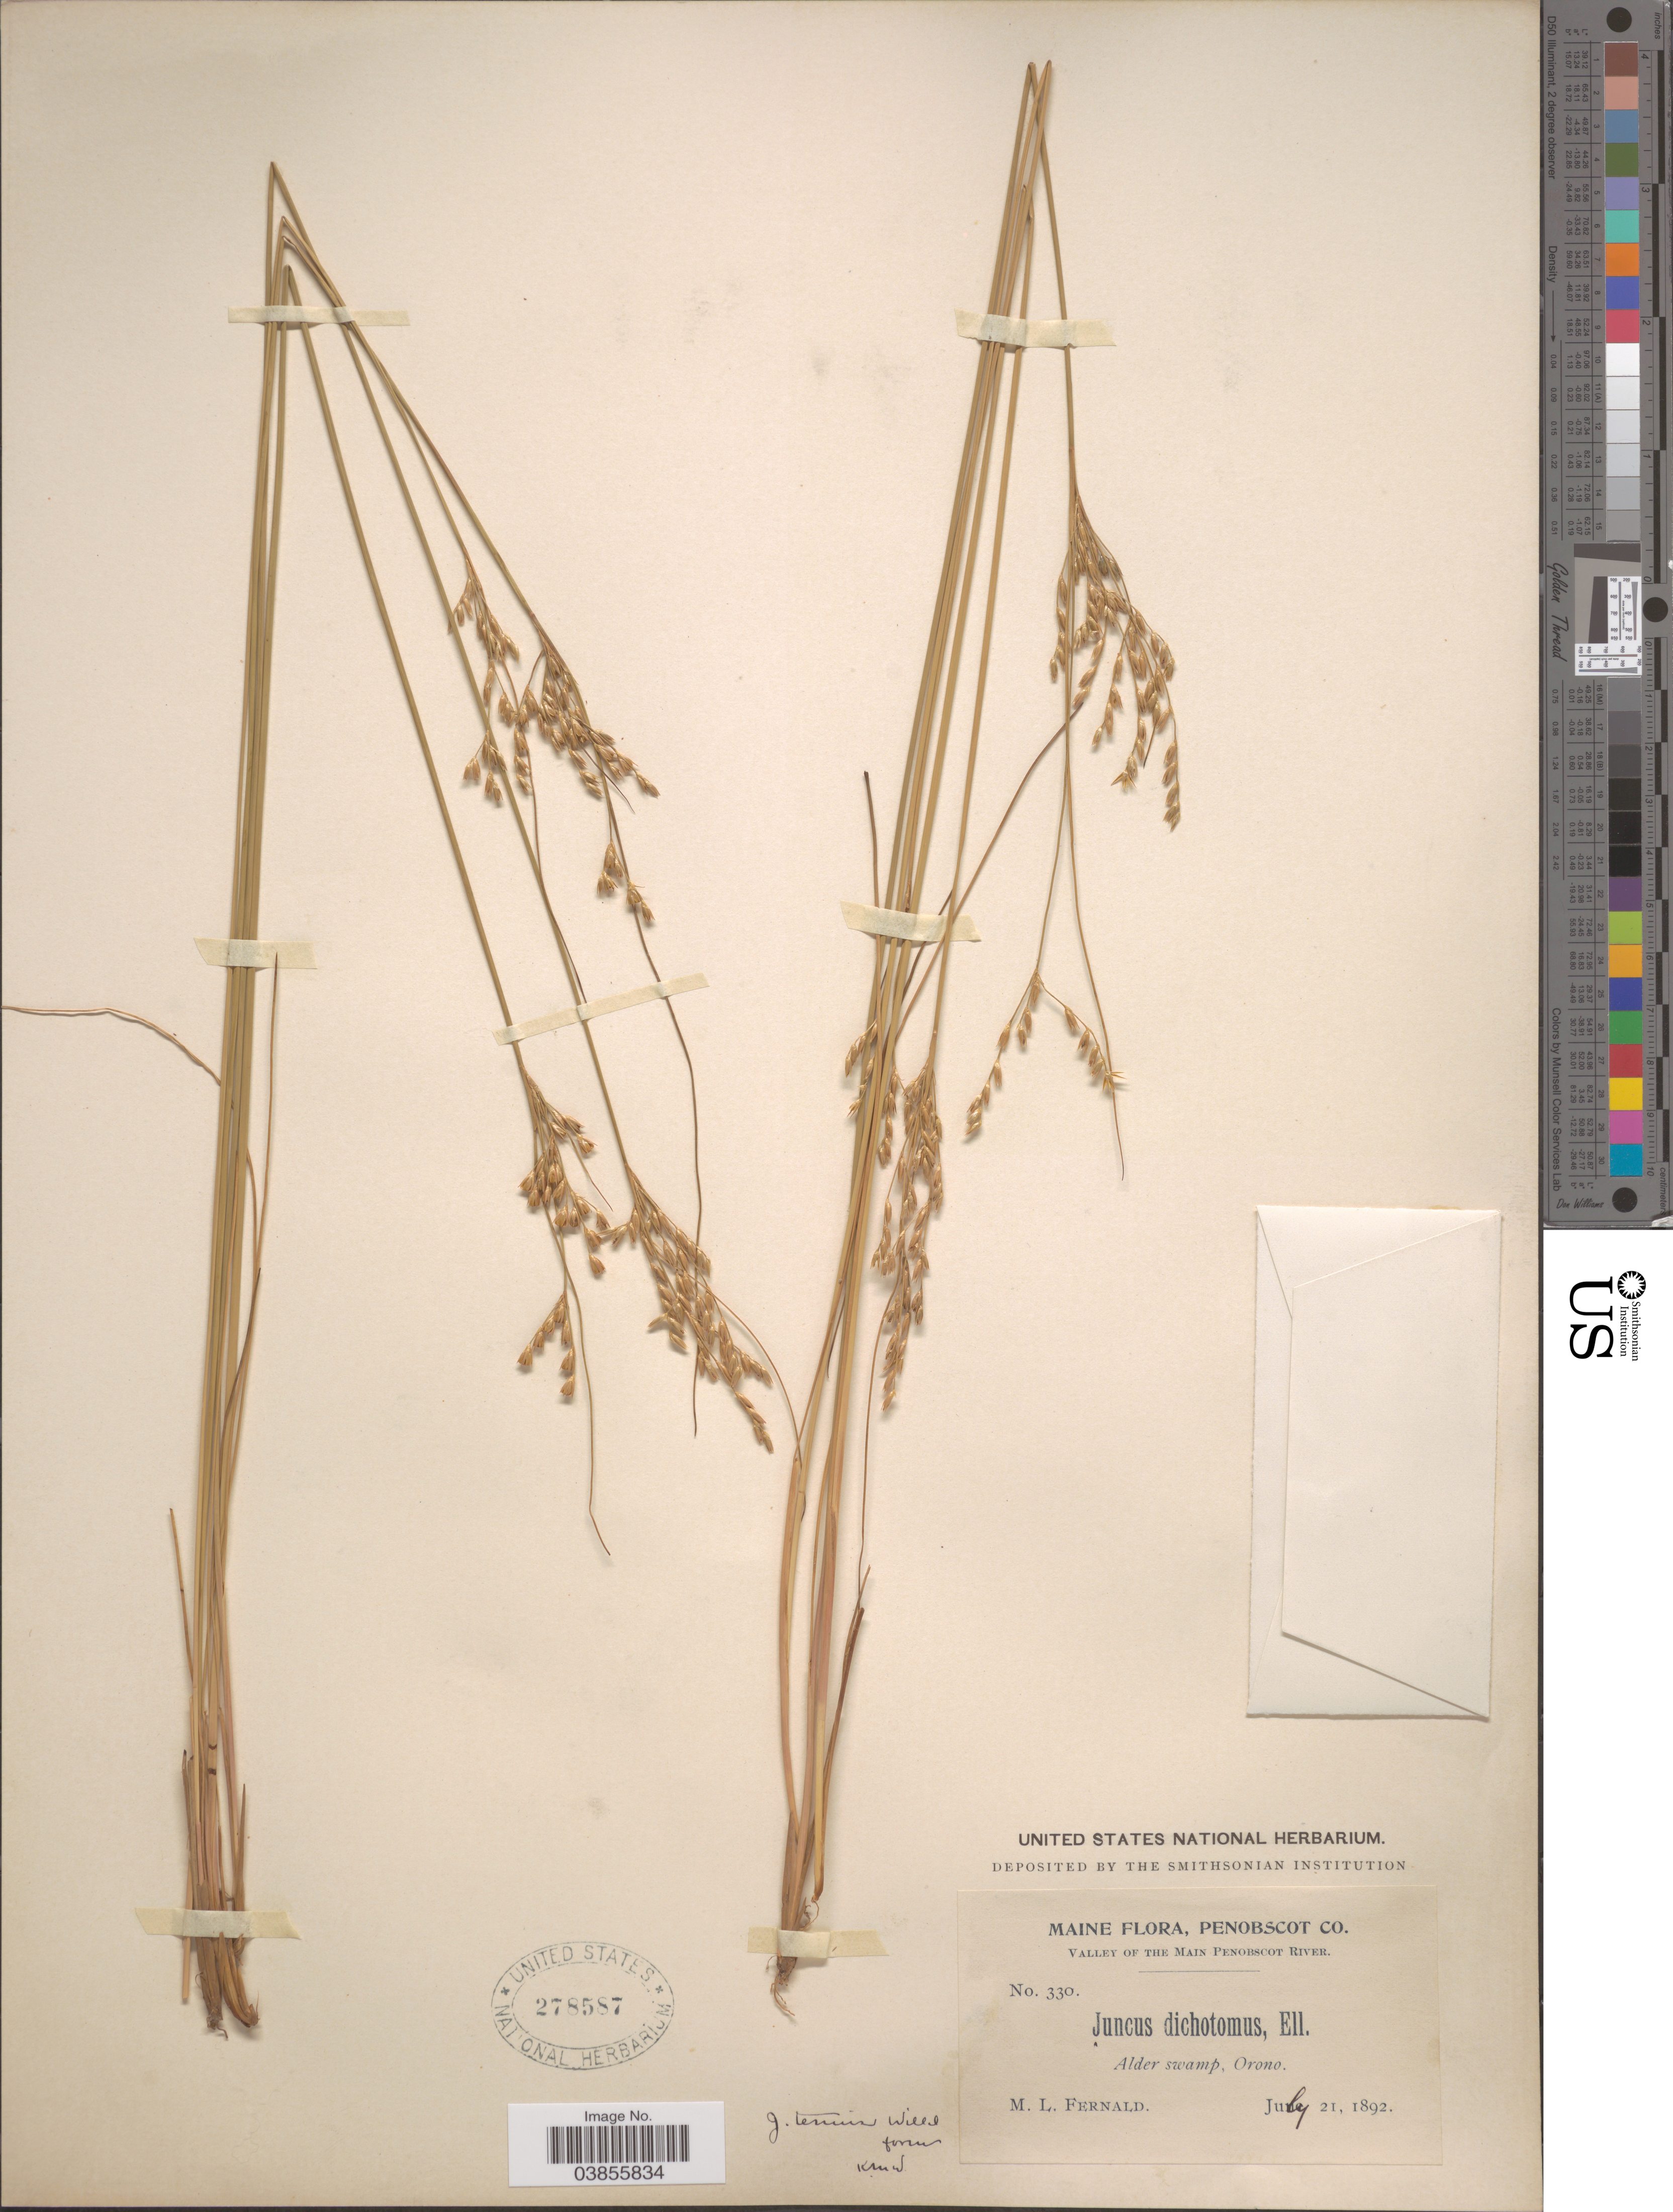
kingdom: Plantae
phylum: Tracheophyta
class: Liliopsida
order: Poales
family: Juncaceae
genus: Juncus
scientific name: Juncus oronensis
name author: Fernald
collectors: M. L. Fernald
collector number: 330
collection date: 1892-07-21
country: United States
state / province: Maine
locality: Penobscot Co. Valley of The Main Penobscot River. Alder swamp, Orono.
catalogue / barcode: US 278587